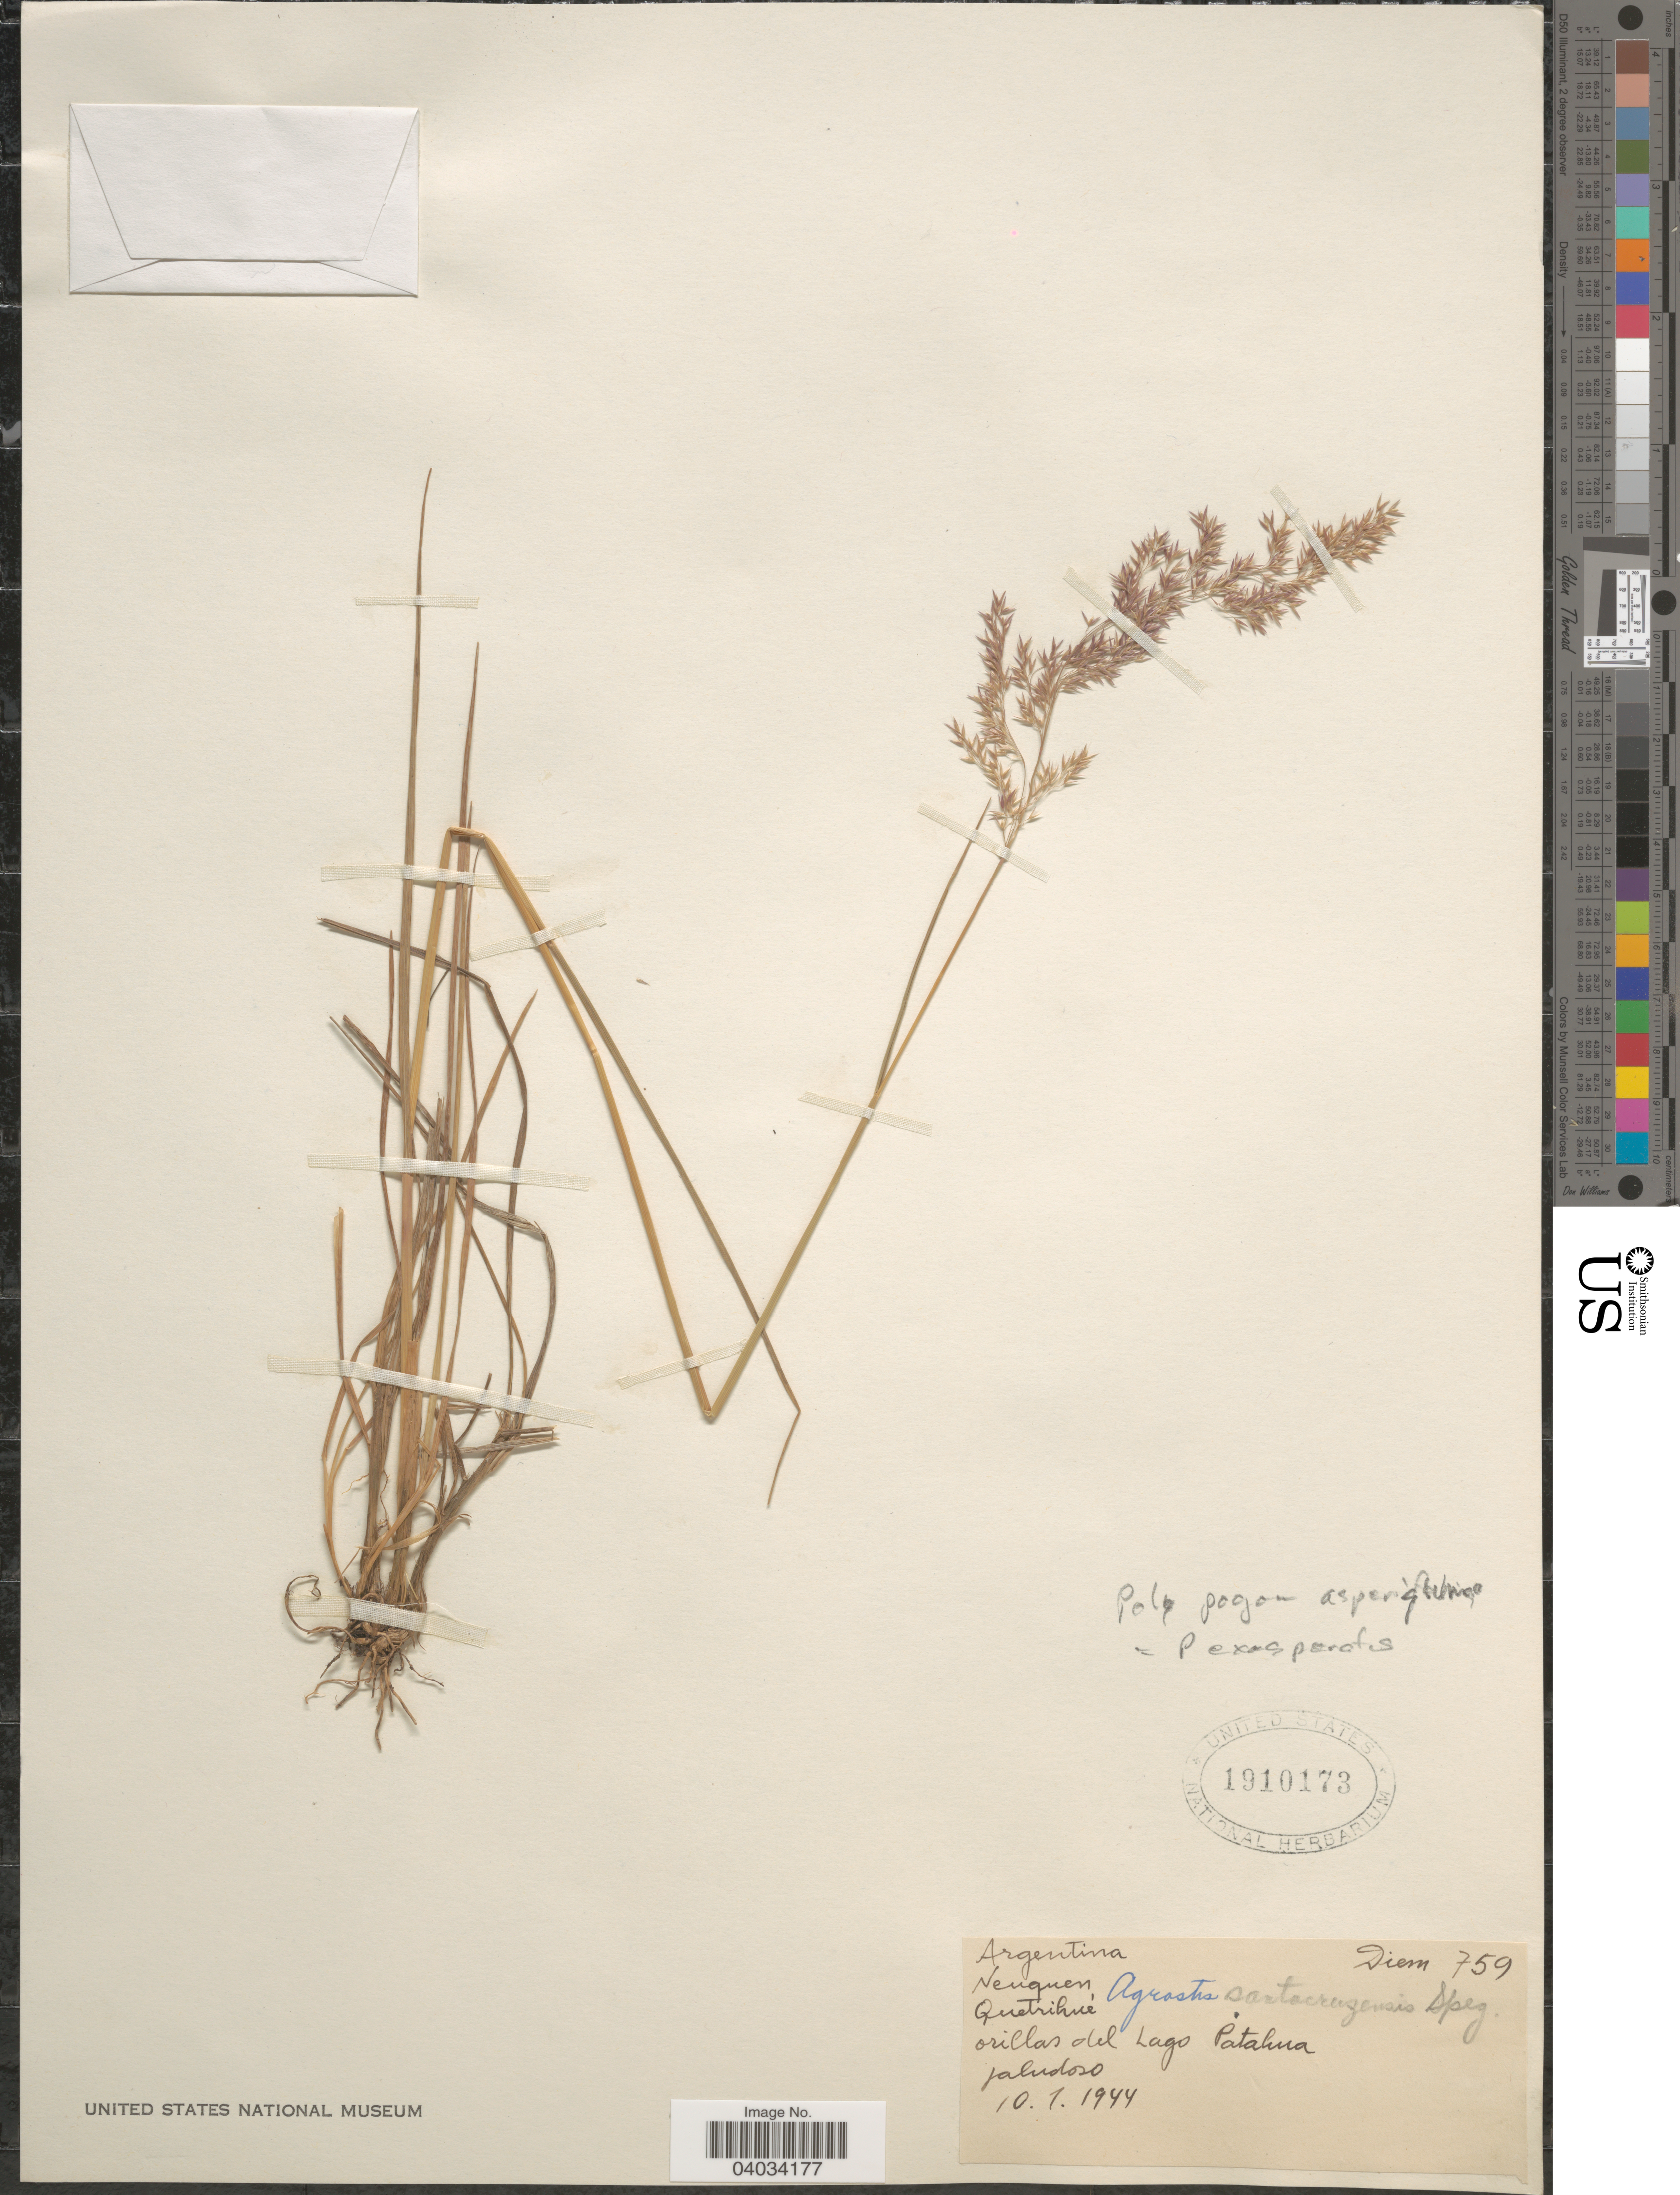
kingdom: Plantae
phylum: Tracheophyta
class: Liliopsida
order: Poales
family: Poaceae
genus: Polypogon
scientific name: Polypogon exasperatus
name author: (Trin.) Renvoize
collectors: Diem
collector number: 759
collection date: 1944-01-10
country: Argentina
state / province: Neuquen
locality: Quetrihué orillas del Lago Patahua.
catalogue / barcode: US 1910173